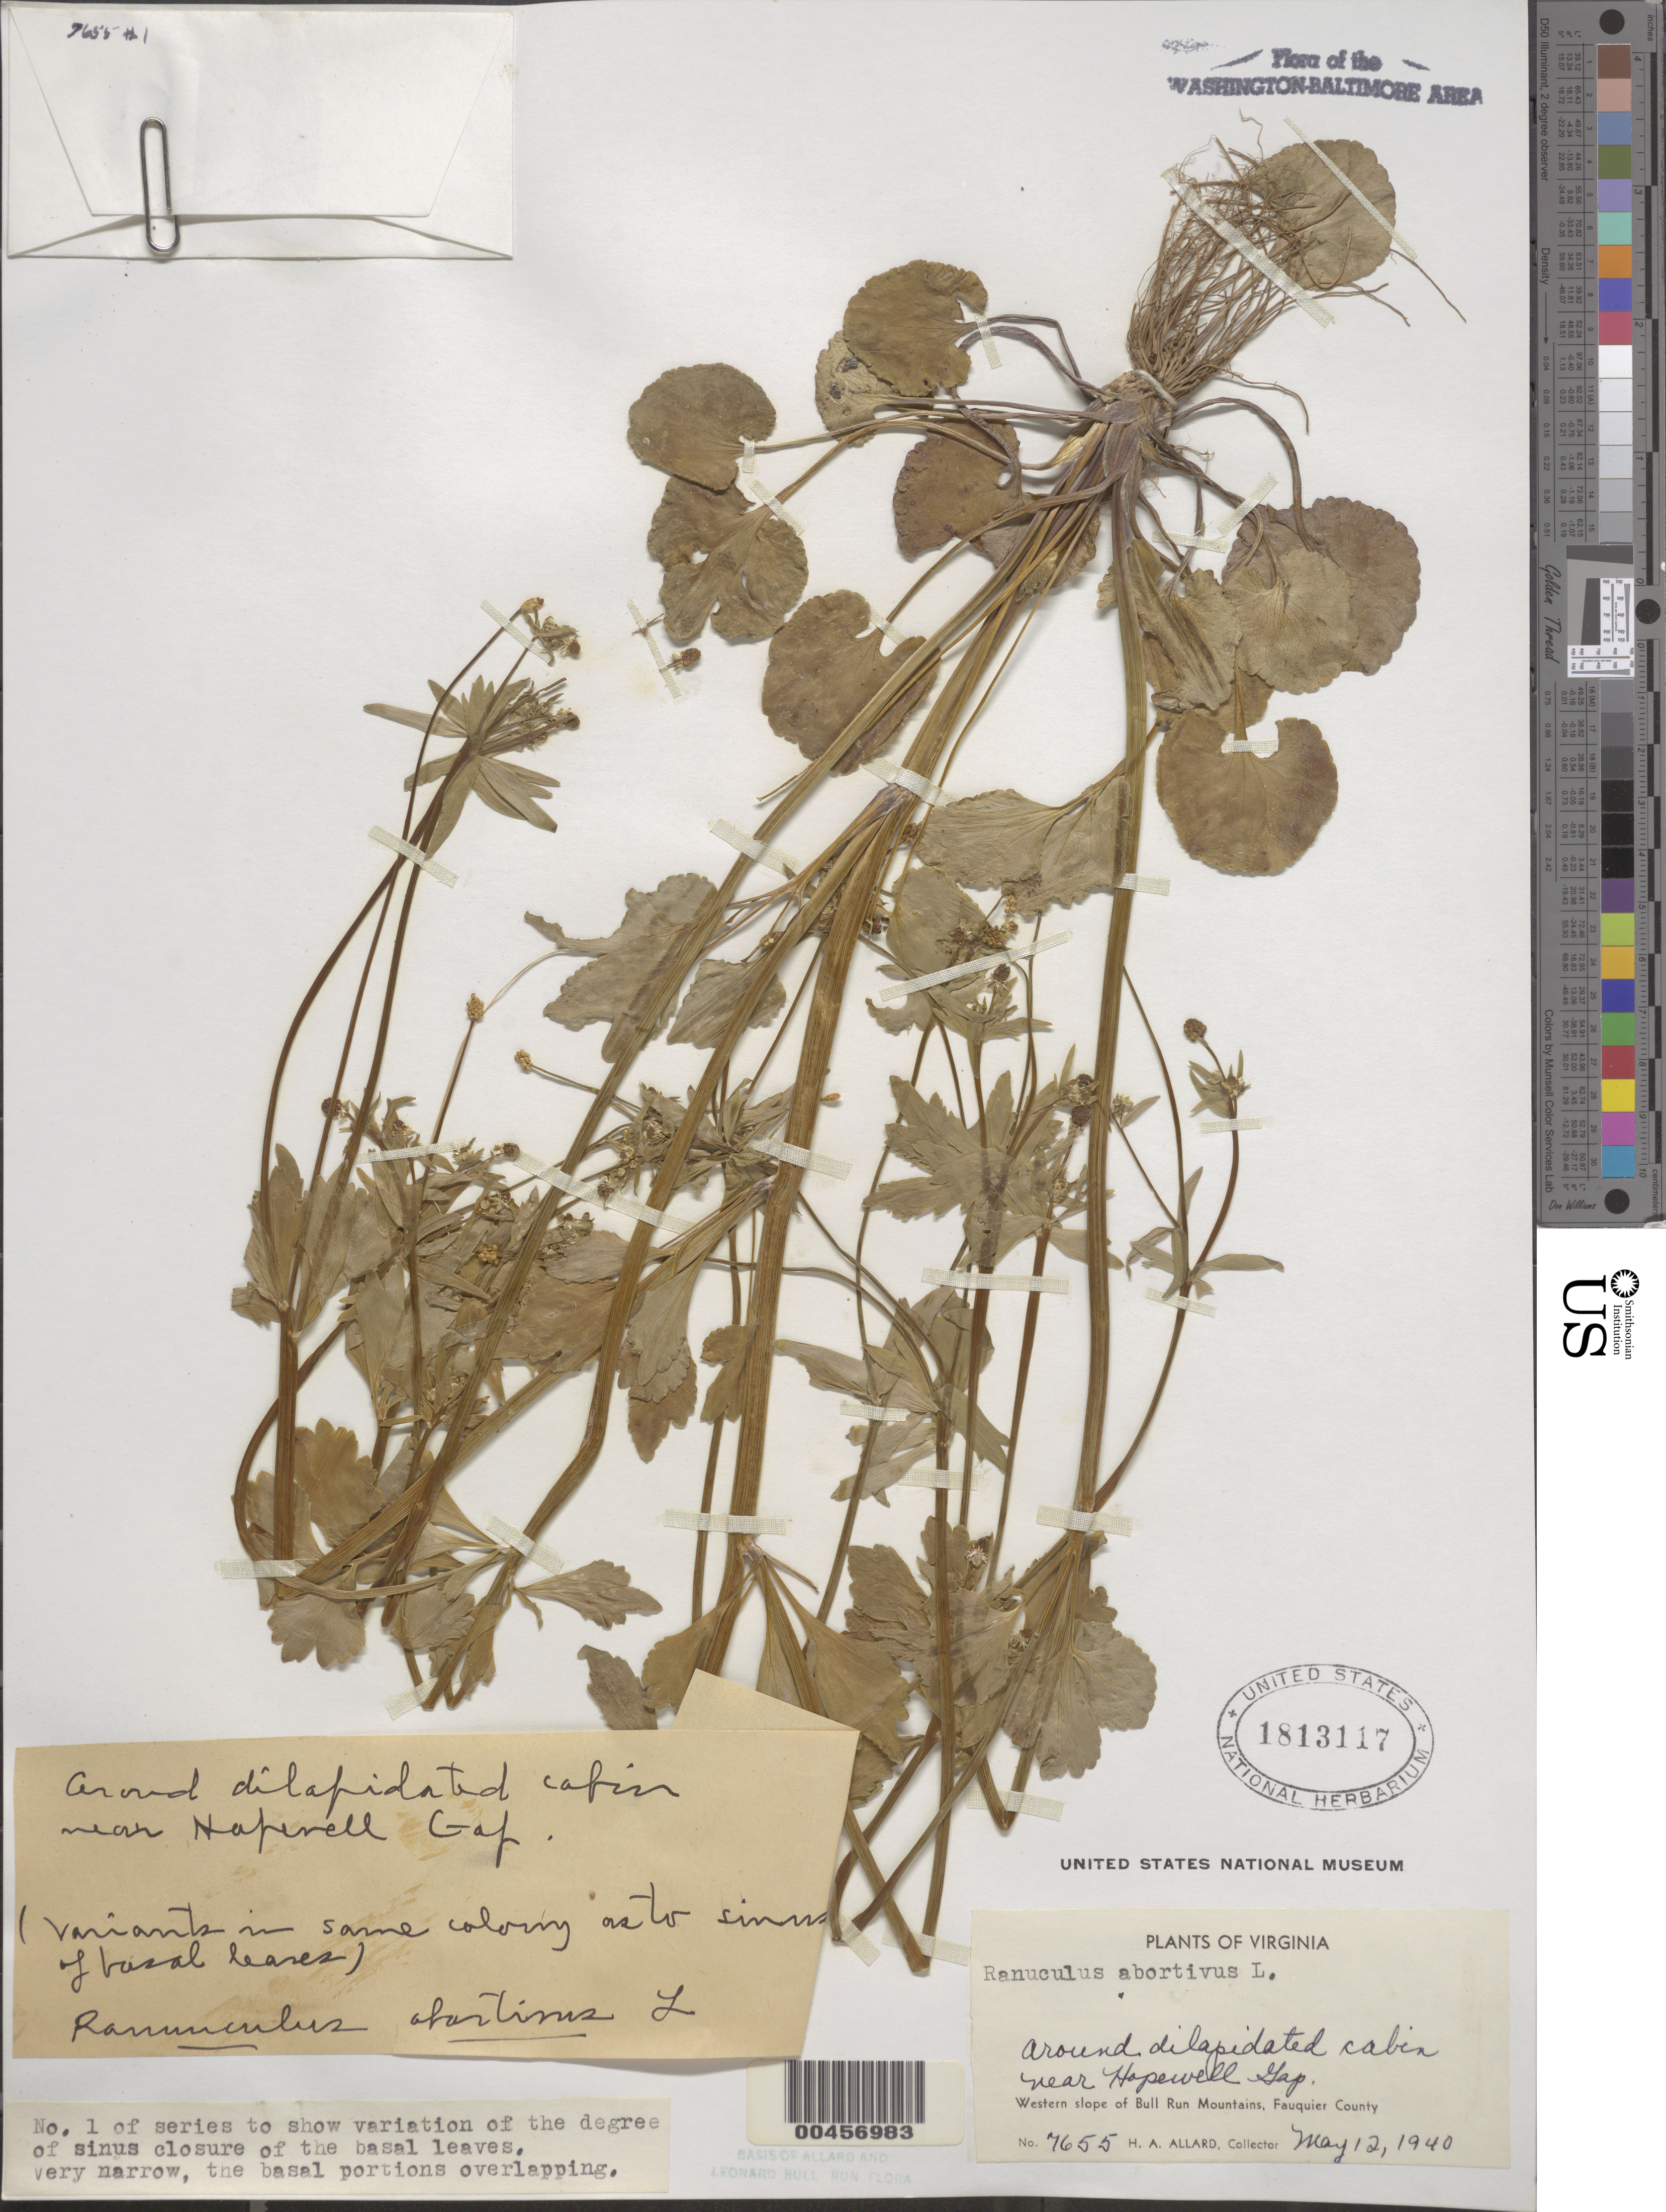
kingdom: Plantae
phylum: Tracheophyta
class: Magnoliopsida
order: Ranunculales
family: Ranunculaceae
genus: Ranunculus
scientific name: Ranunculus abortivus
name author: L.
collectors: H. A. Allard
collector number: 7655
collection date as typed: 12 May 1940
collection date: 1940-05-12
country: United States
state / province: Virginia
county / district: Fauquier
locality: Bull Run Mts, near Hopewell Gap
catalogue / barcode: US 1813117